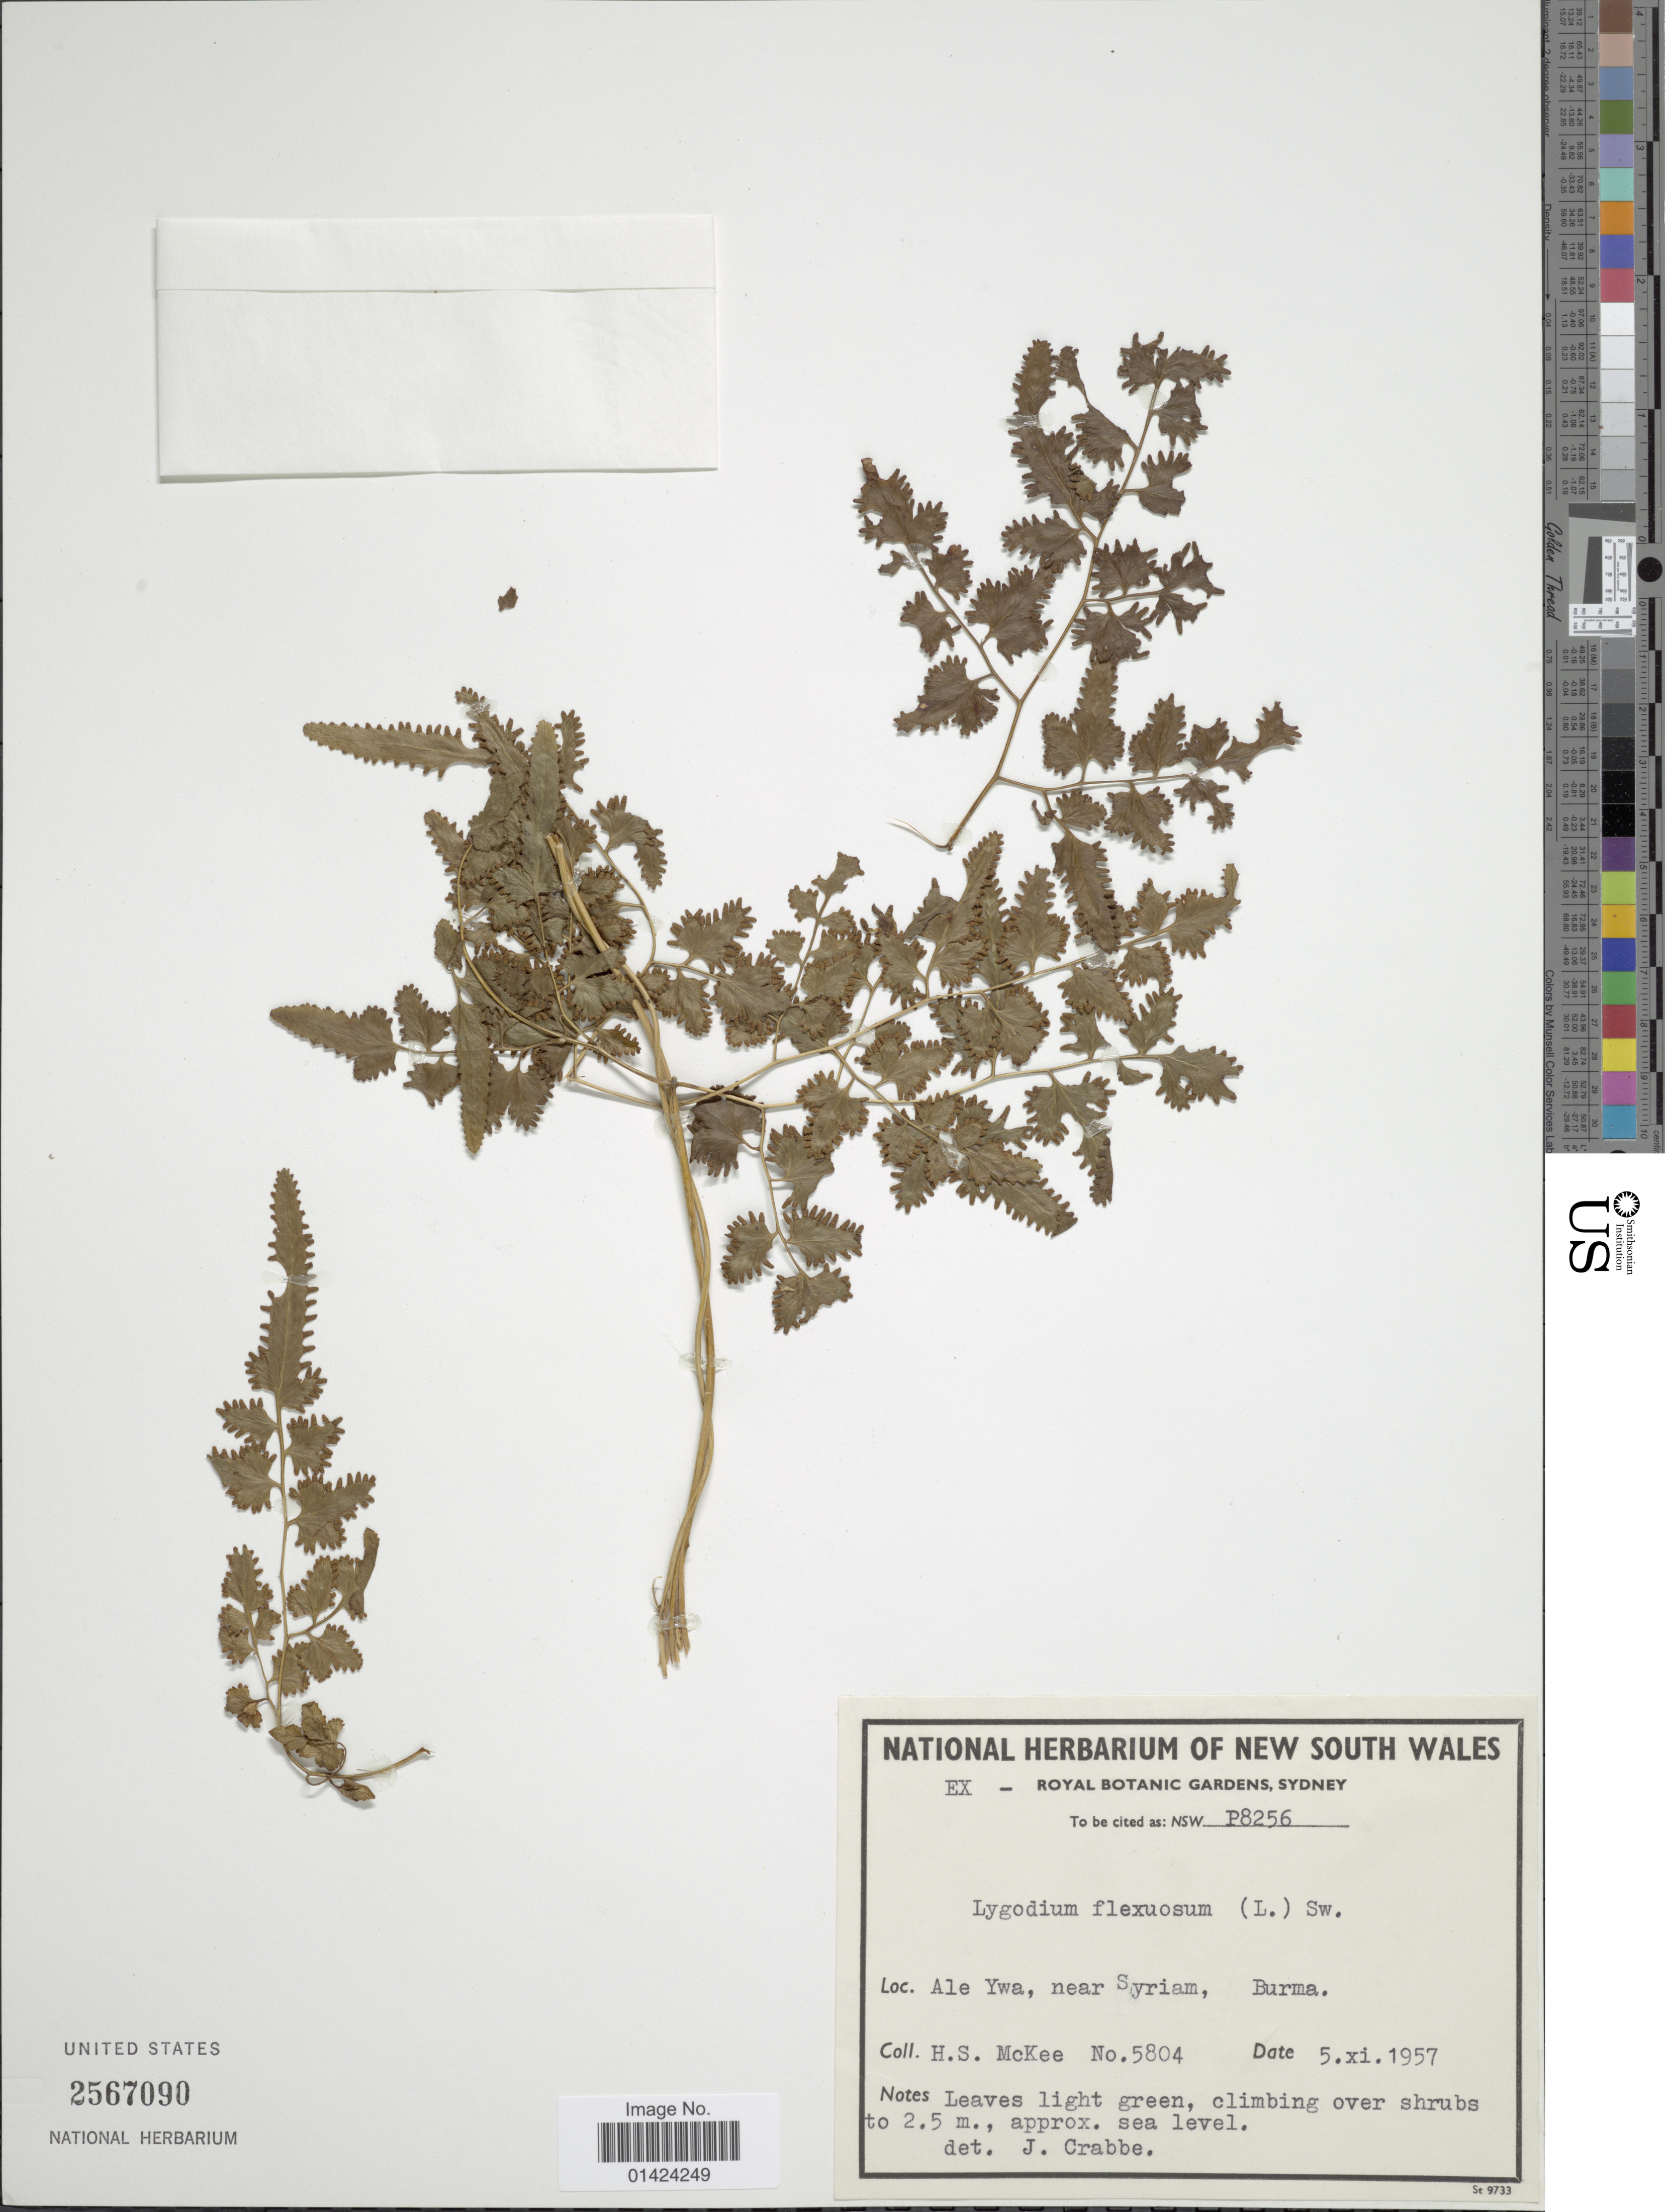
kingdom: Plantae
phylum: Tracheophyta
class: Polypodiopsida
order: Schizaeales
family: Lygodiaceae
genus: Lygodium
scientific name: Lygodium flexuosum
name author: Sw.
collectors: H. S. McKee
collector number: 5804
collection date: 1957-11-05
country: Myanmar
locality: Ale Ywa, near Syriam, Burma.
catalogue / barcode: US 2567090